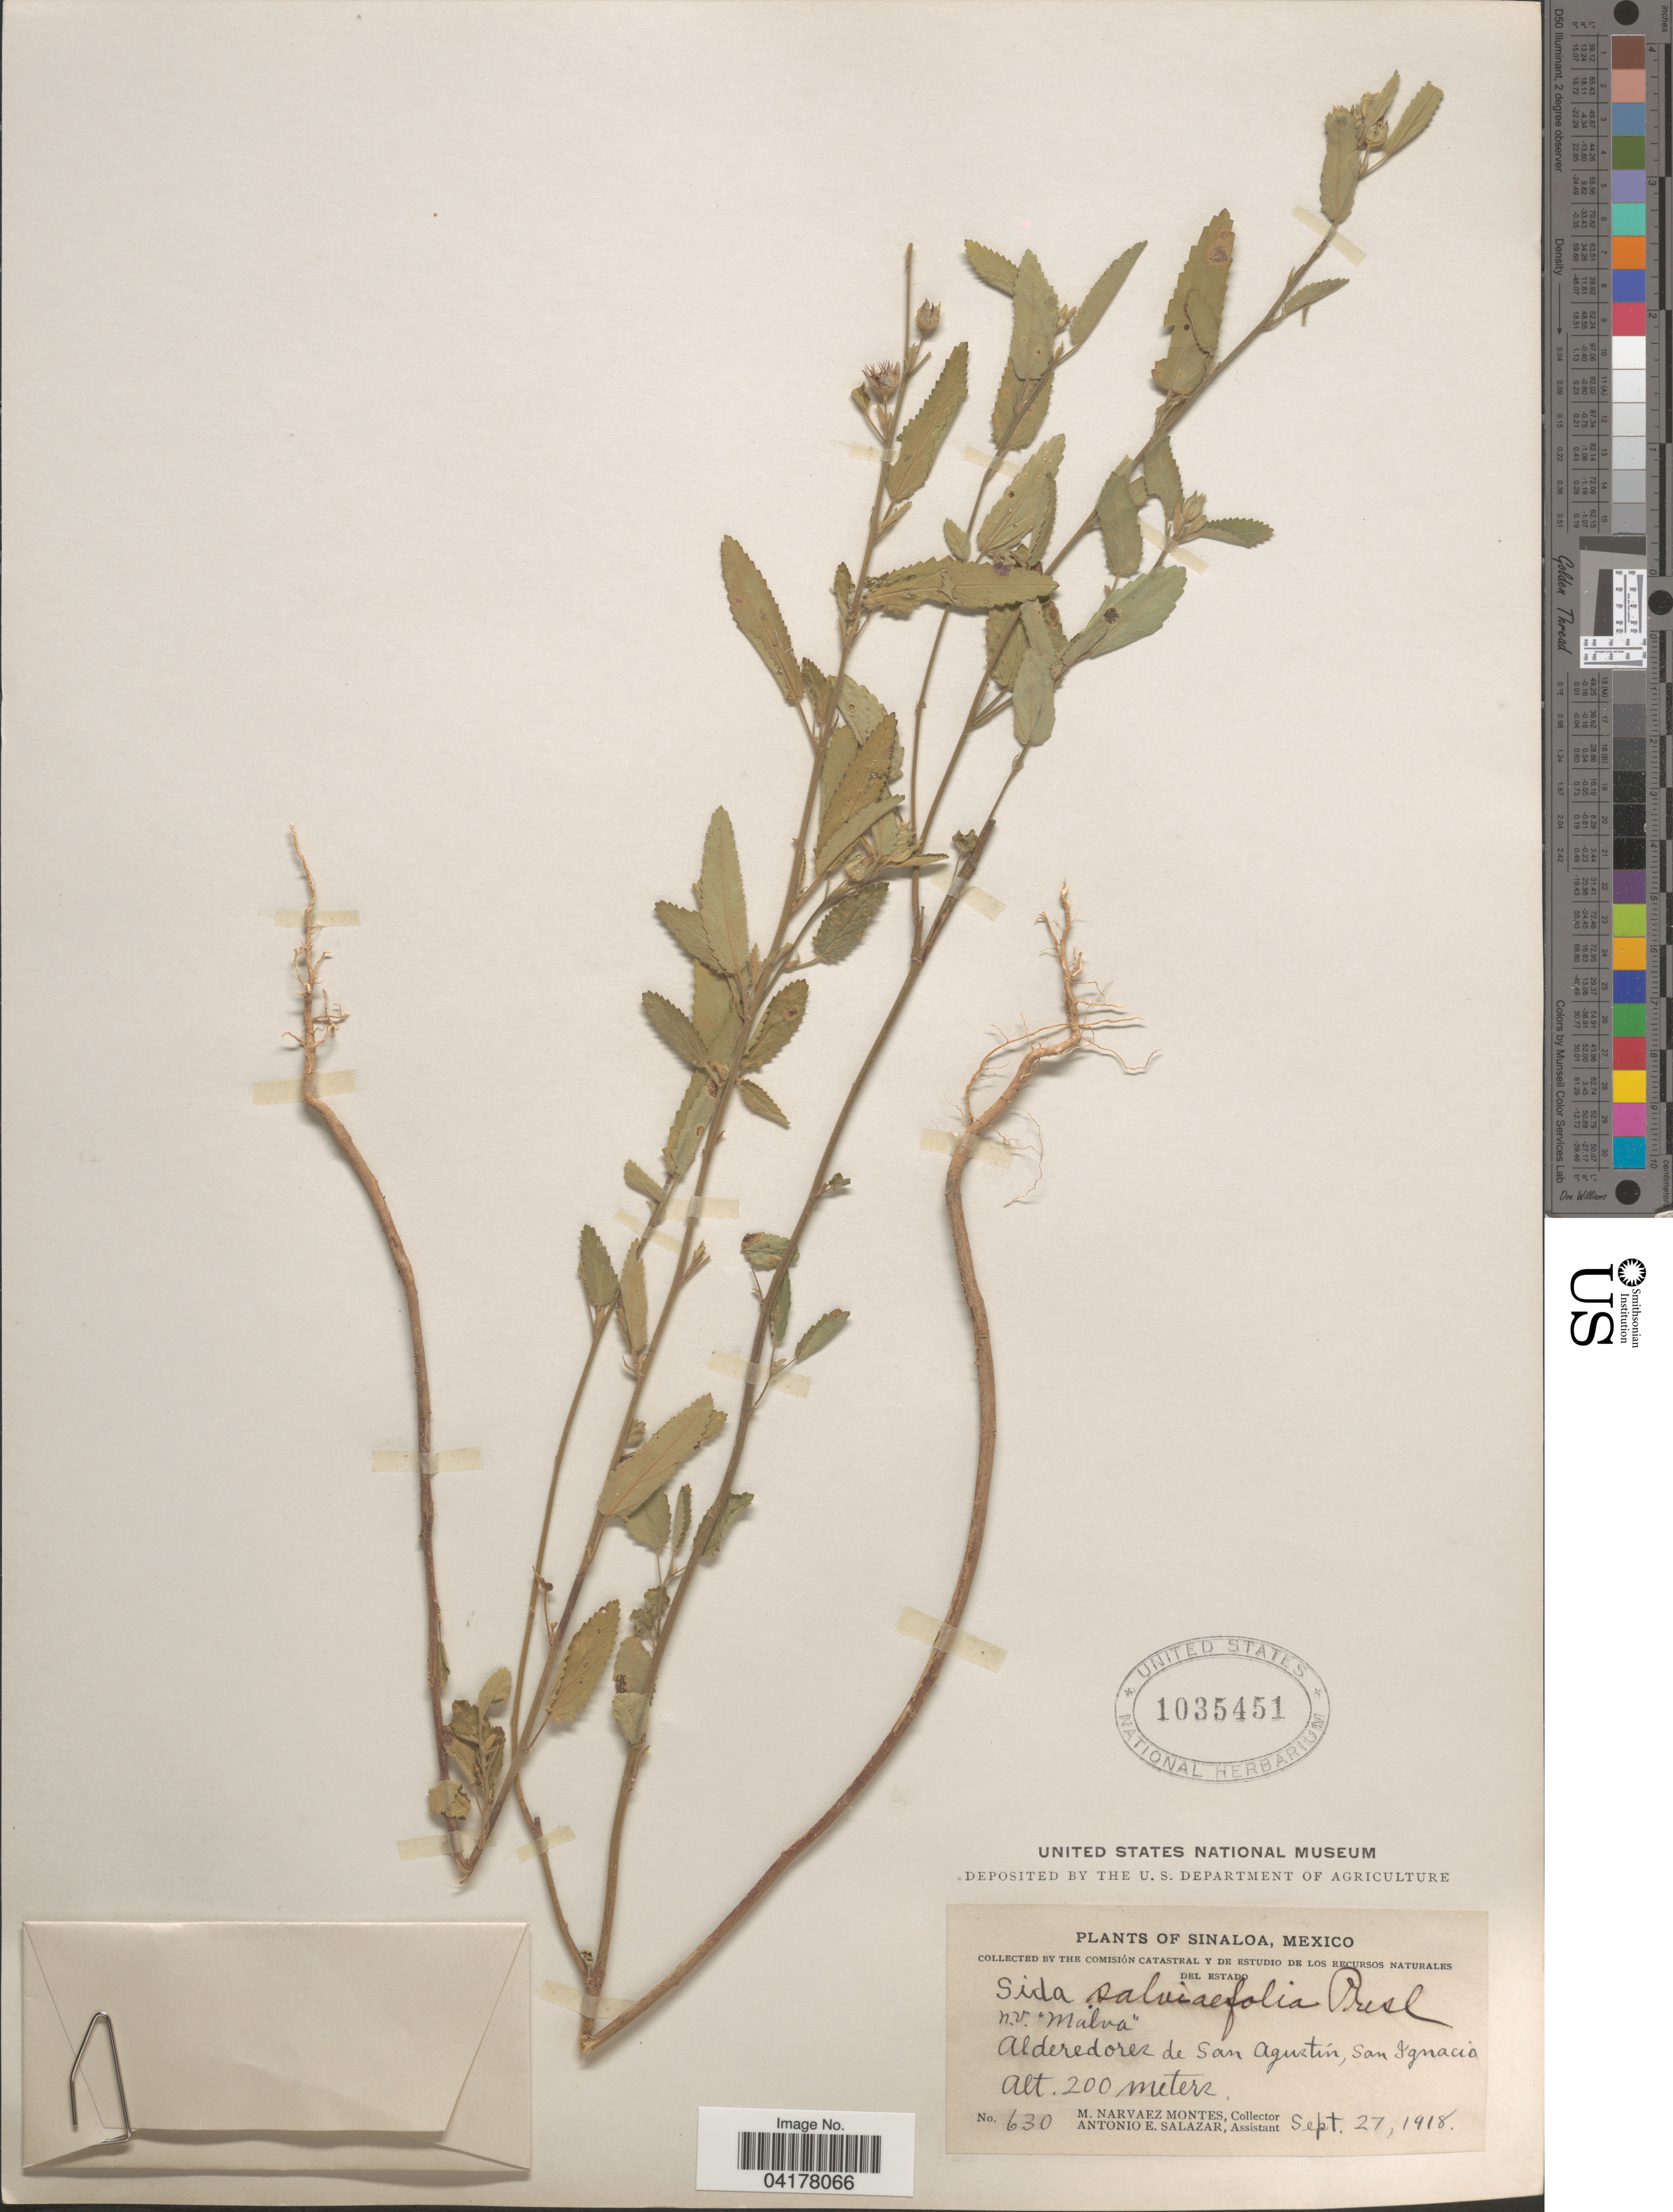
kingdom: Plantae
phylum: Tracheophyta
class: Magnoliopsida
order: Malvales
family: Malvaceae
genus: Sida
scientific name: Sida salviifolia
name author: C. Presl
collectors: M. Narvaez M. & A. E. Salazar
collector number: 630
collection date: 1918-09-27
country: Mexico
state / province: Sinaloa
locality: Alderedores de San Agustin, San Ignacia.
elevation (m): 200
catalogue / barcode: US 1035451